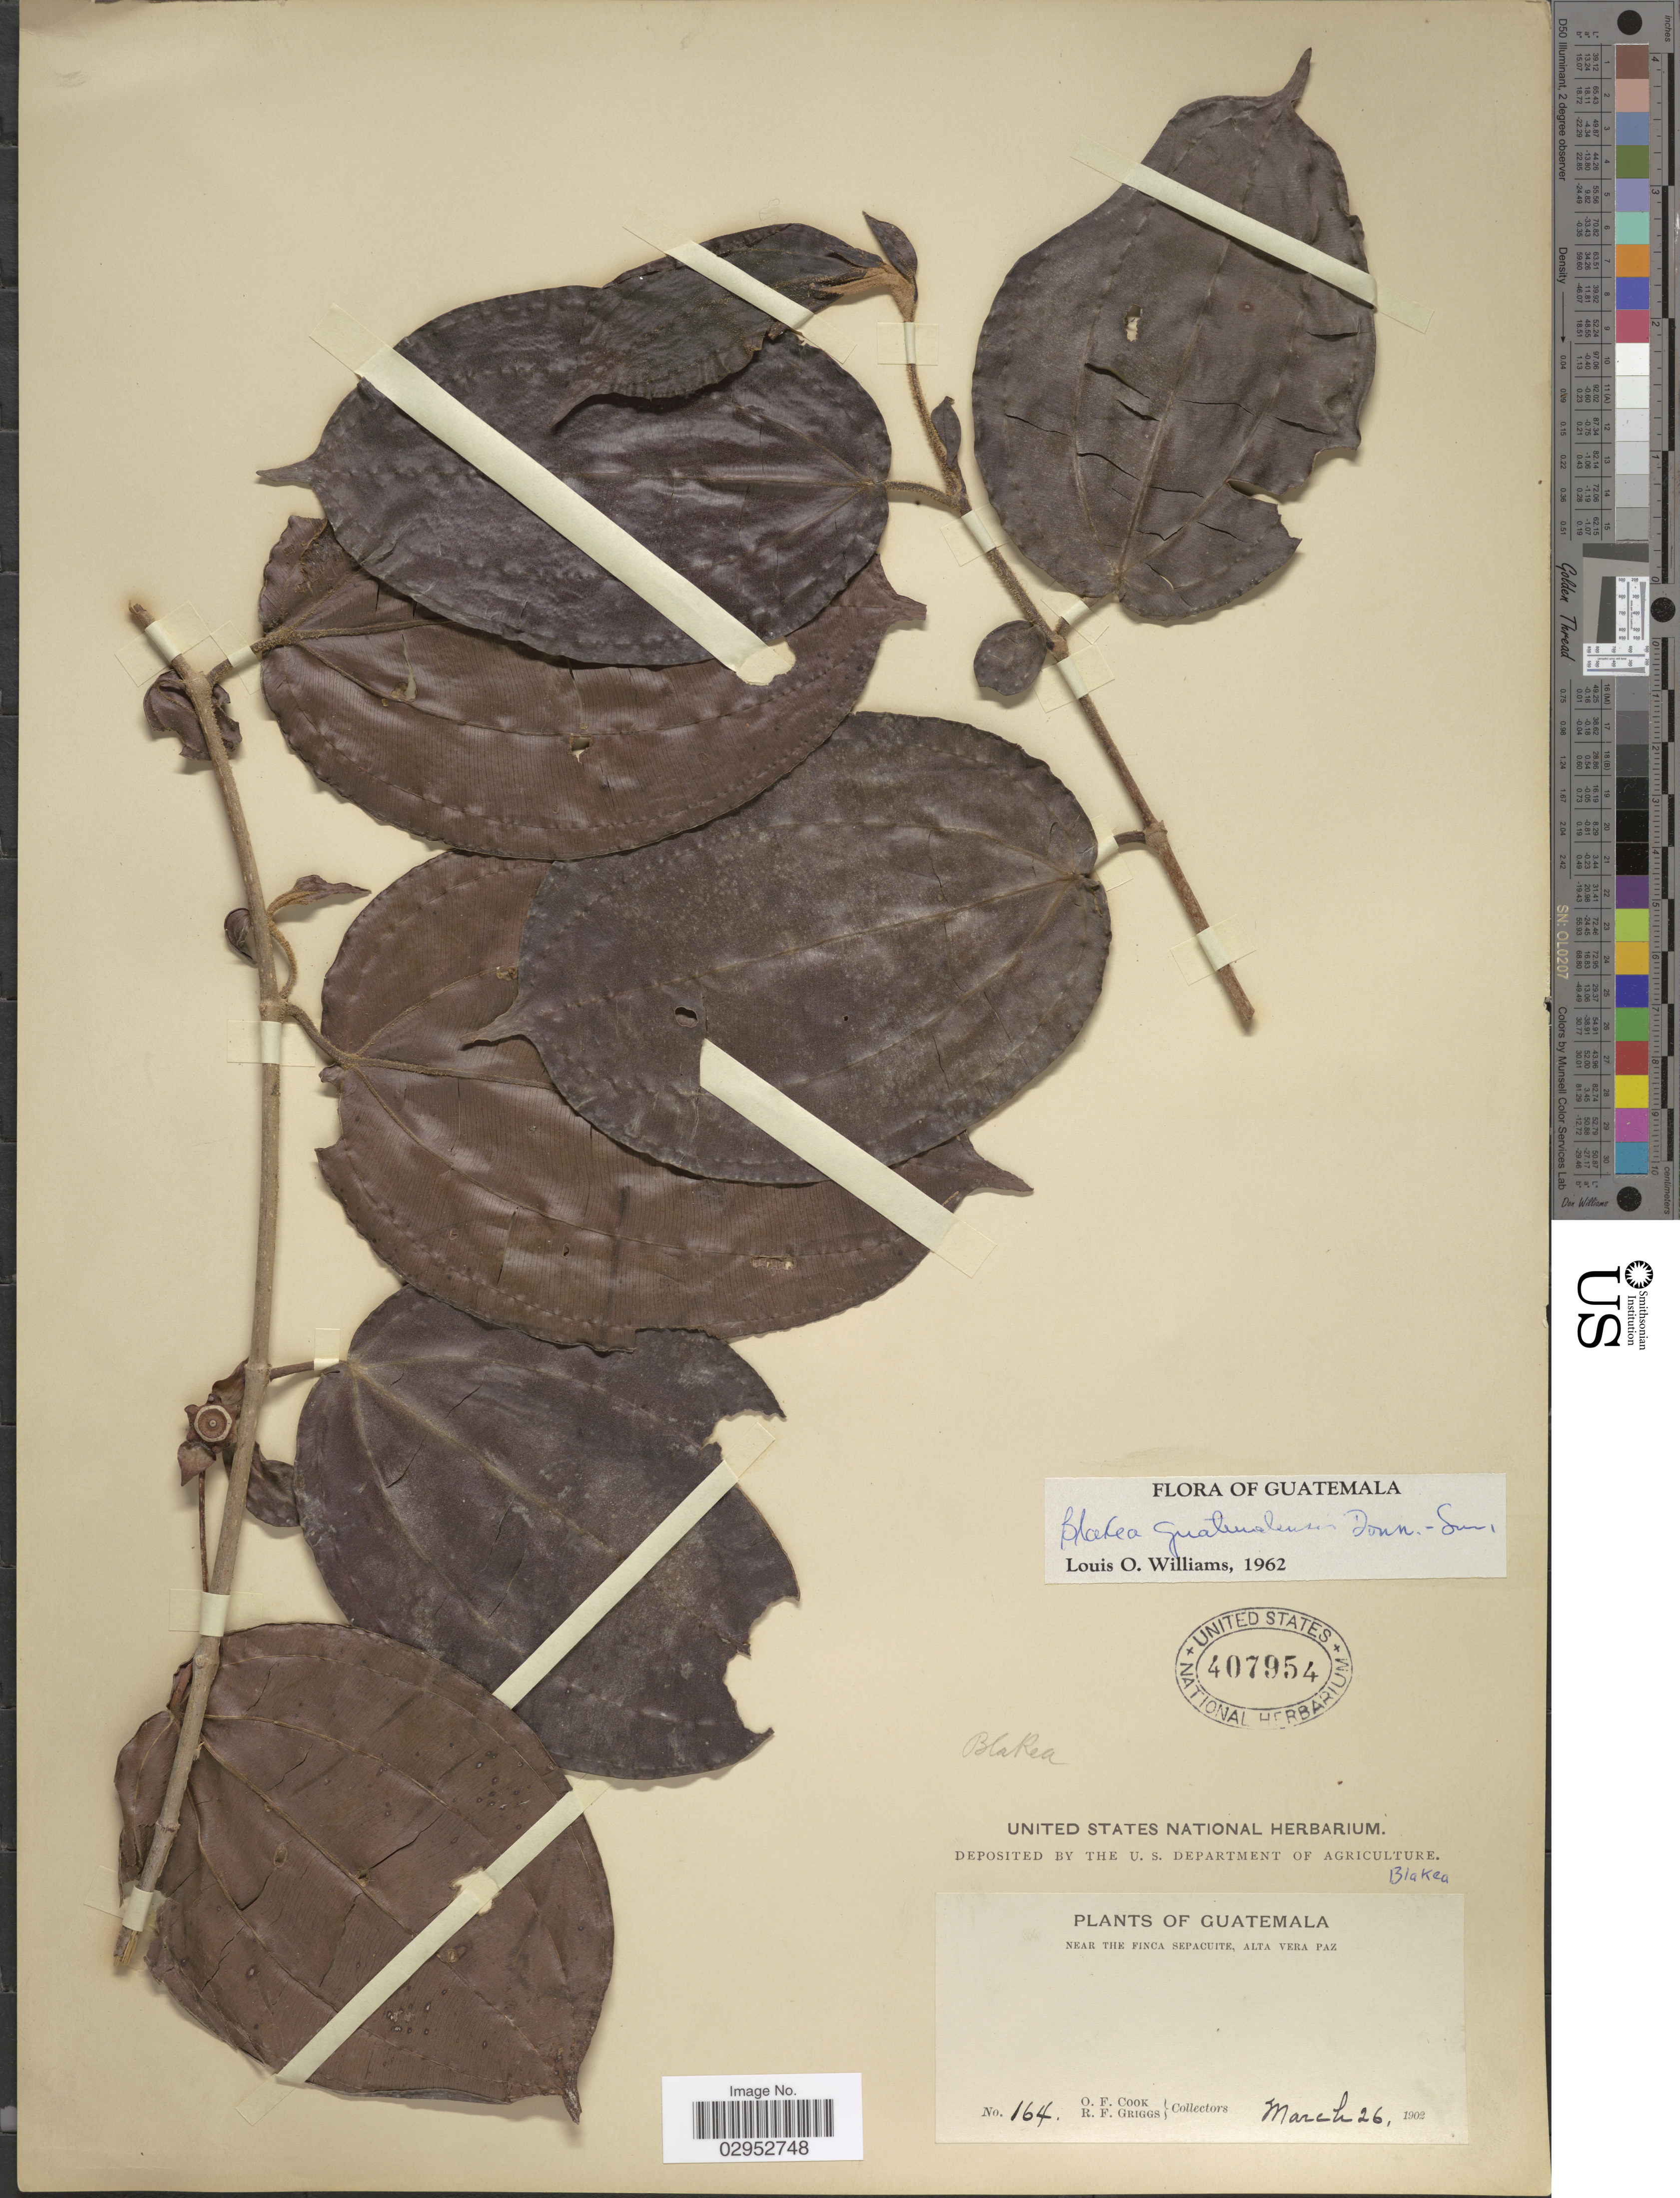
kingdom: Plantae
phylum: Tracheophyta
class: Magnoliopsida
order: Myrtales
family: Melastomataceae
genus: Blakea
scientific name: Blakea guatemalensis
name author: Donn. Sm.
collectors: O. F. Cook & R. F. Griggs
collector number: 164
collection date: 1902-03-26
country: Guatemala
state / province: Alta Verapaz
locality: Near the Finca Sepacuite, Alta Vera Paz.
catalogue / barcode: US 407954